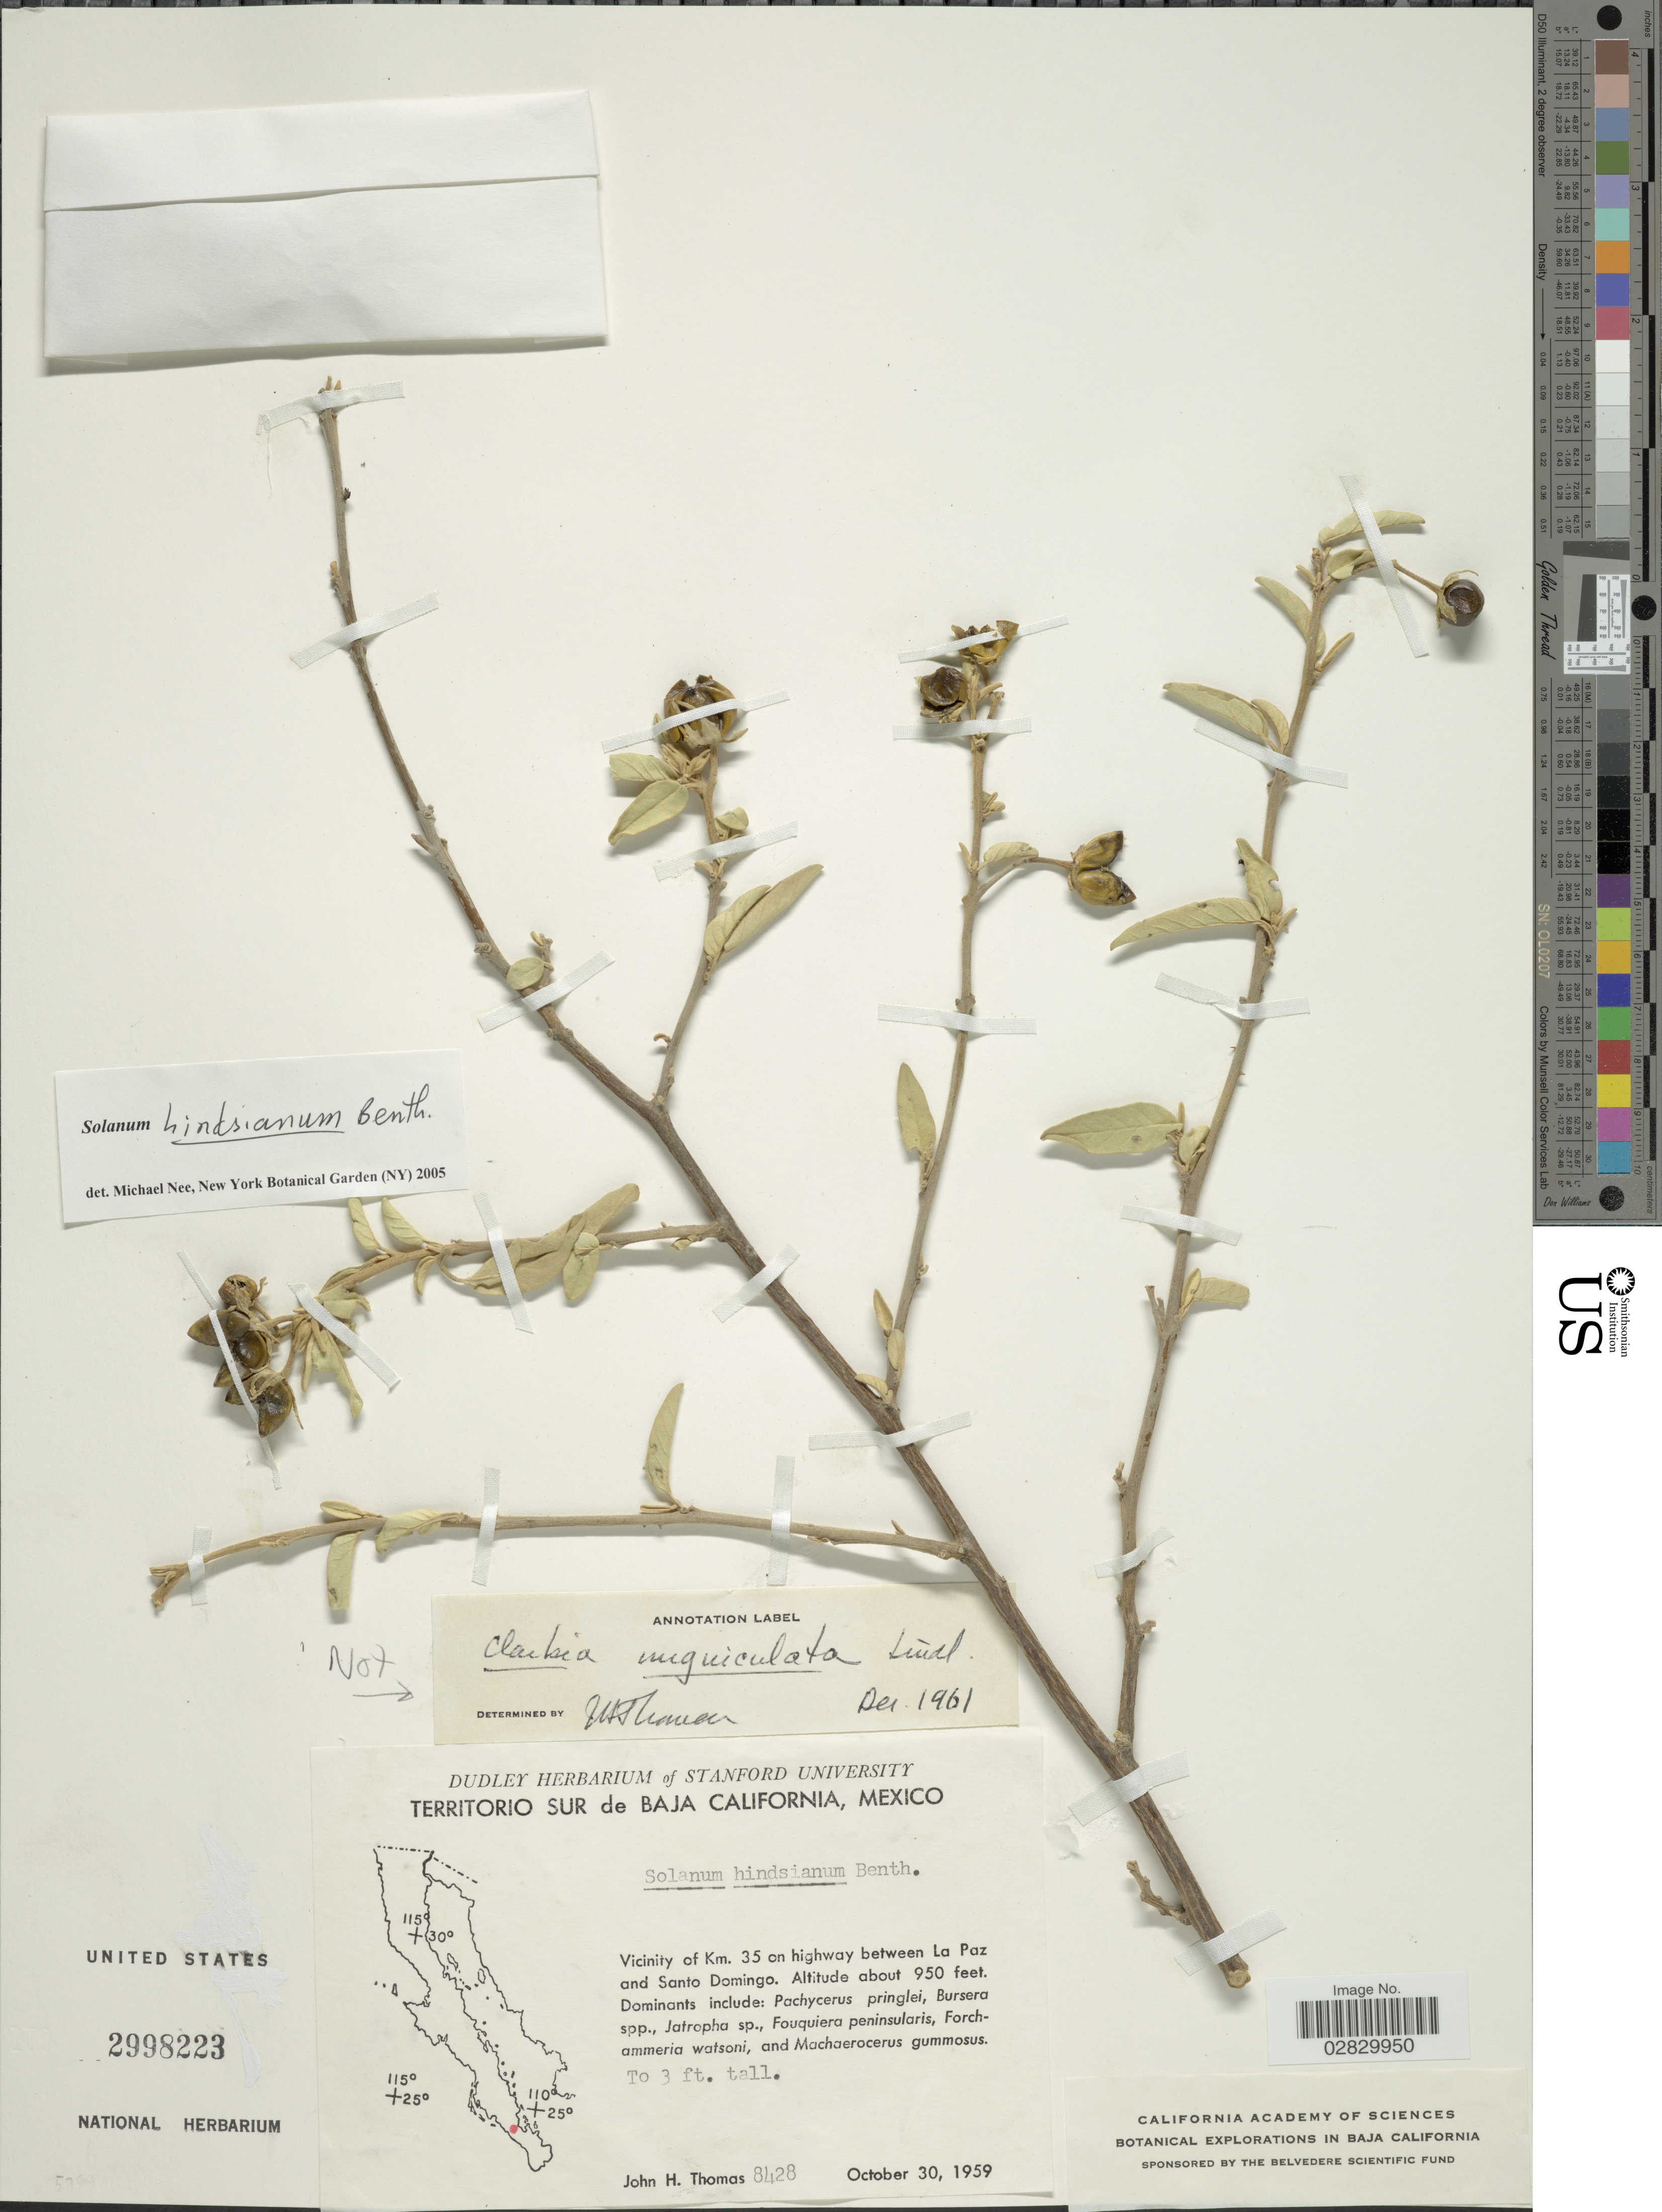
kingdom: Plantae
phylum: Tracheophyta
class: Magnoliopsida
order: Solanales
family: Solanaceae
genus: Solanum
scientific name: Solanum hindsianum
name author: Benth.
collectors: J. H. Thomas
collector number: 8428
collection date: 1959-10-30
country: Mexico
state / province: Baja California Sur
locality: Territorio sur de Baja California, Vicinity of Km. 35 on highway between La Paz and Santo Domingo.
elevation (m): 290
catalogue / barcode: US 2998223